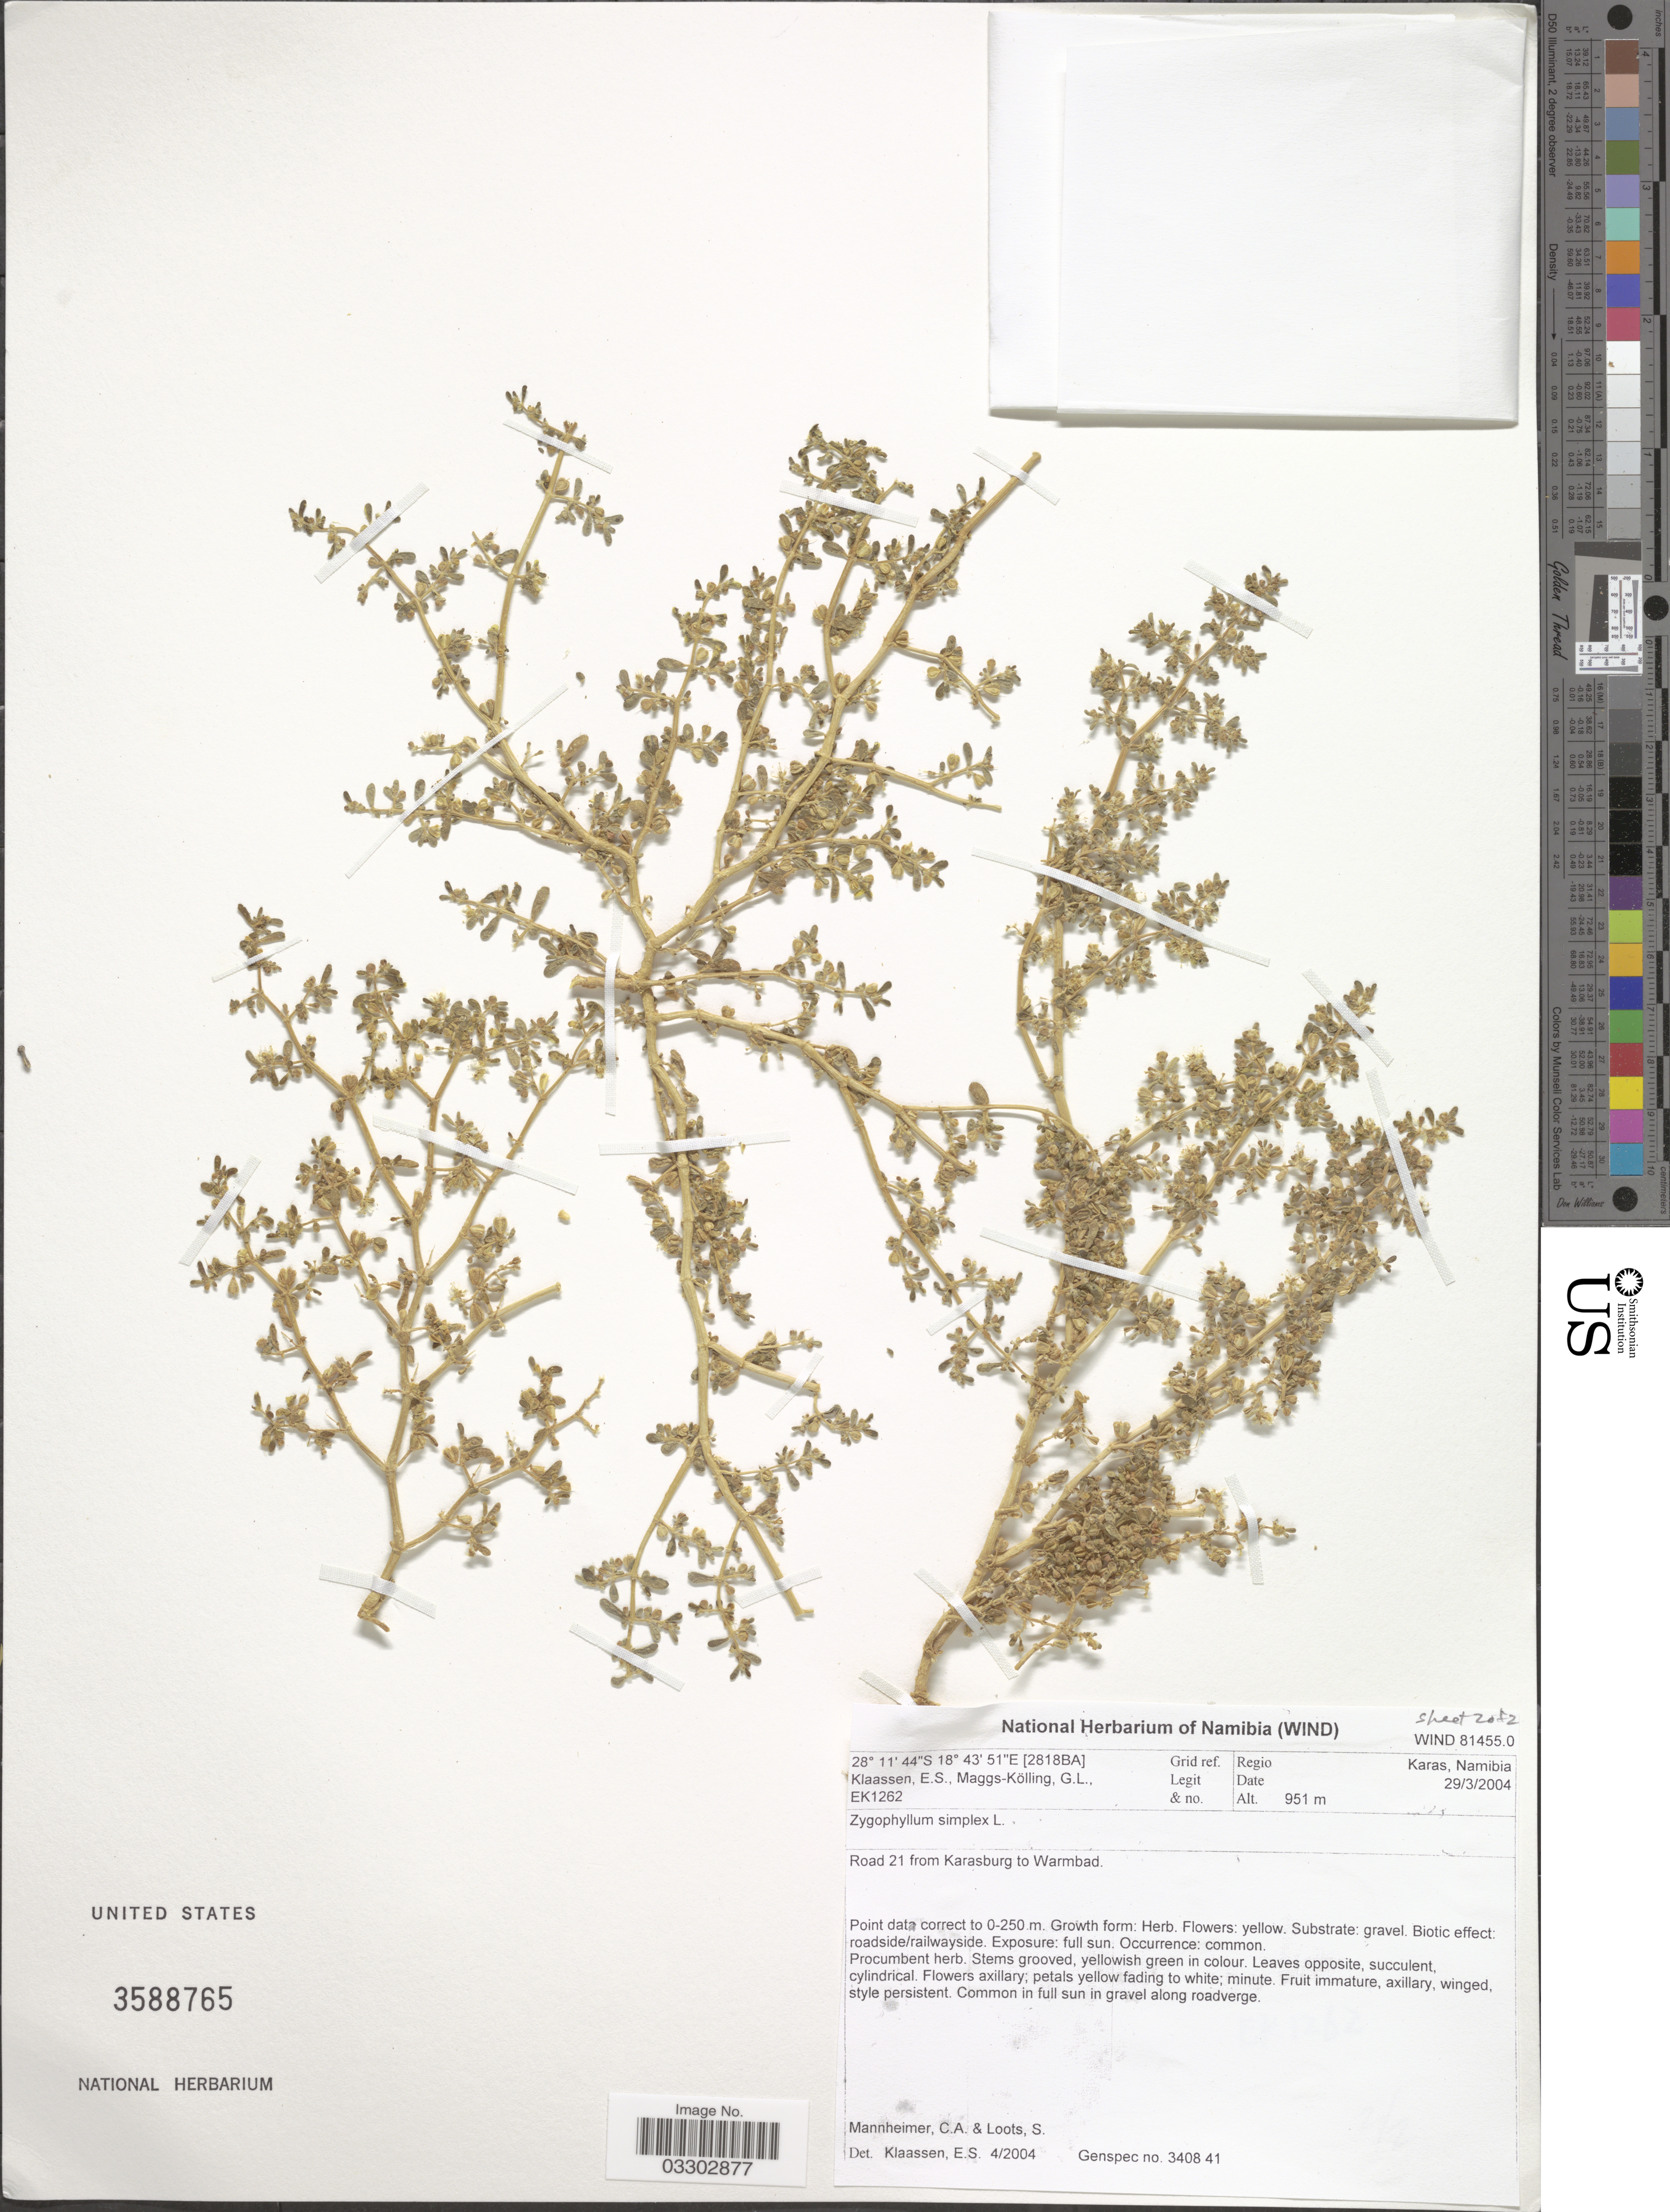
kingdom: Plantae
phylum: Tracheophyta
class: Magnoliopsida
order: Zygophyllales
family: Zygophyllaceae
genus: Zygophyllum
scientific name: Zygophyllum simplex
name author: L.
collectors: E. S. Klaassen & G. L. Maggs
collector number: EK1262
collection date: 2004-03-29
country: Namibia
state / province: Karas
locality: Grid ref. [2818BA]. Regio Karas, Namibia. Road 21 from Karasburg to Warmbad.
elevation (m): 951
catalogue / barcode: US 3588765